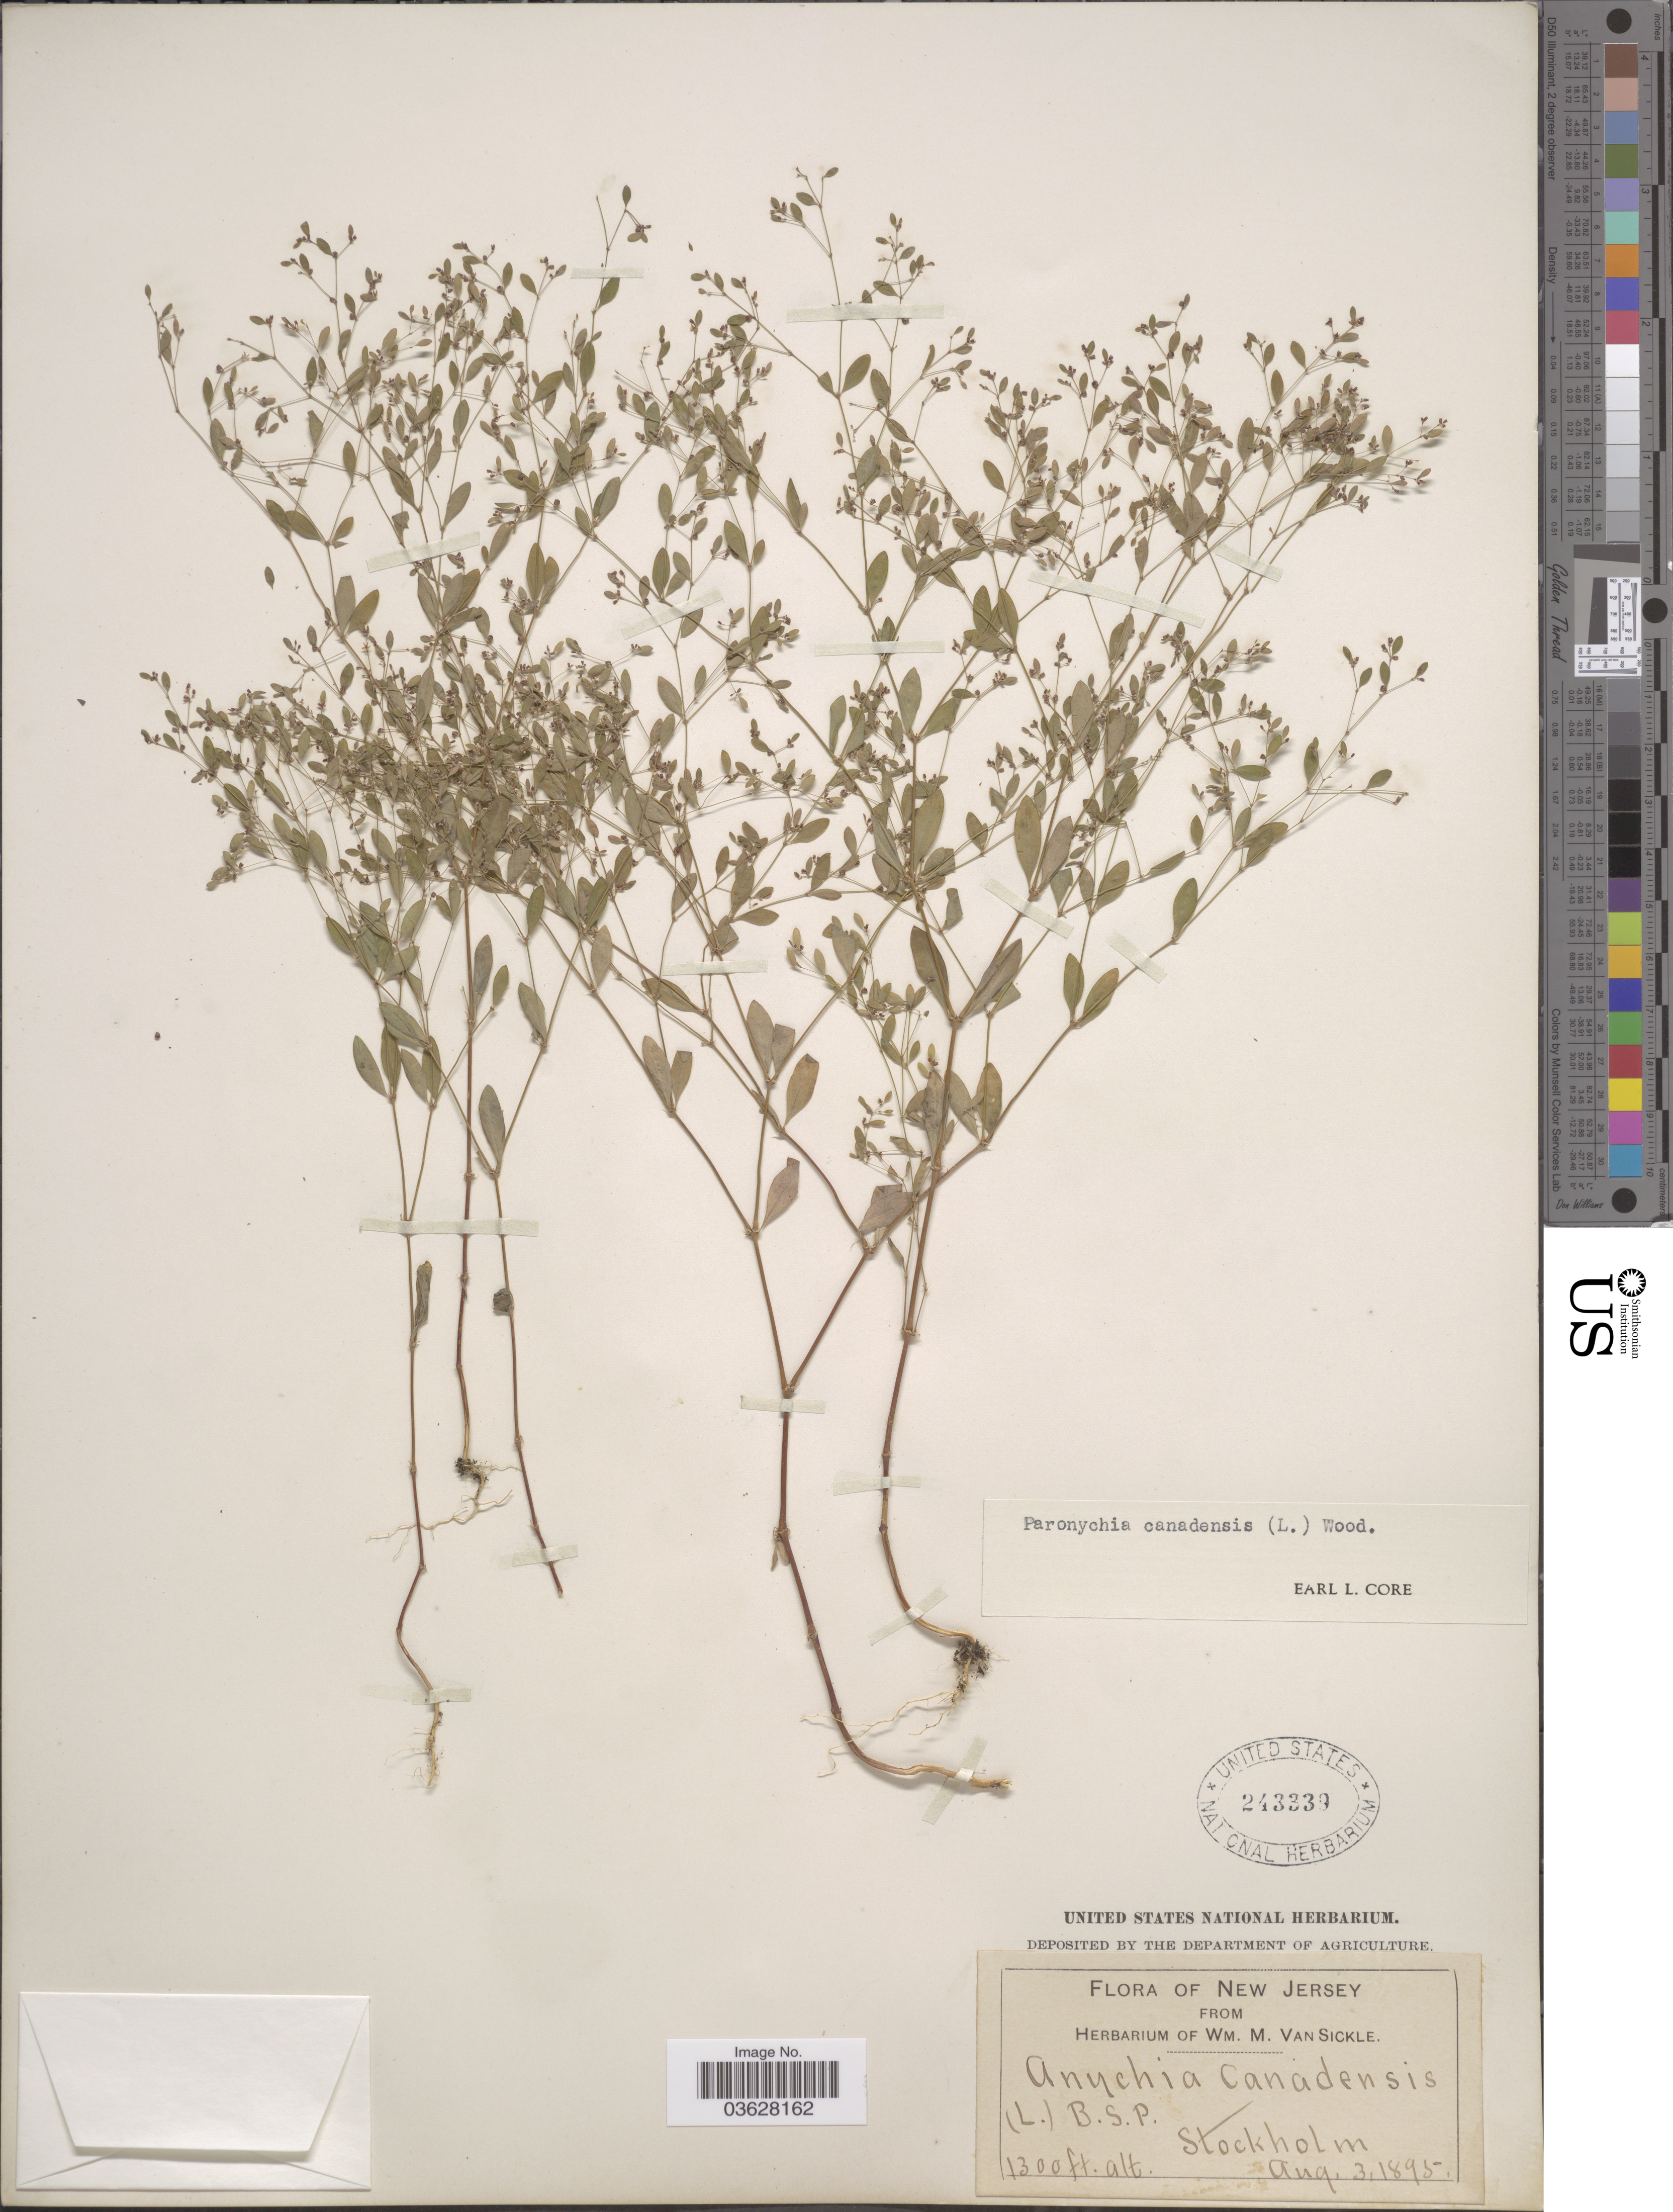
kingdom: Plantae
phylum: Tracheophyta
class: Magnoliopsida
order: Caryophyllales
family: Caryophyllaceae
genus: Paronychia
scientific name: Paronychia canadensis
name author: (L.) Alph. Wood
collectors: ex herb. Wm. M. Van Sickle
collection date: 1895-08-03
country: United States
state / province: New Jersey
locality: Stockholm.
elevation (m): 396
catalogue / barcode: US 243339